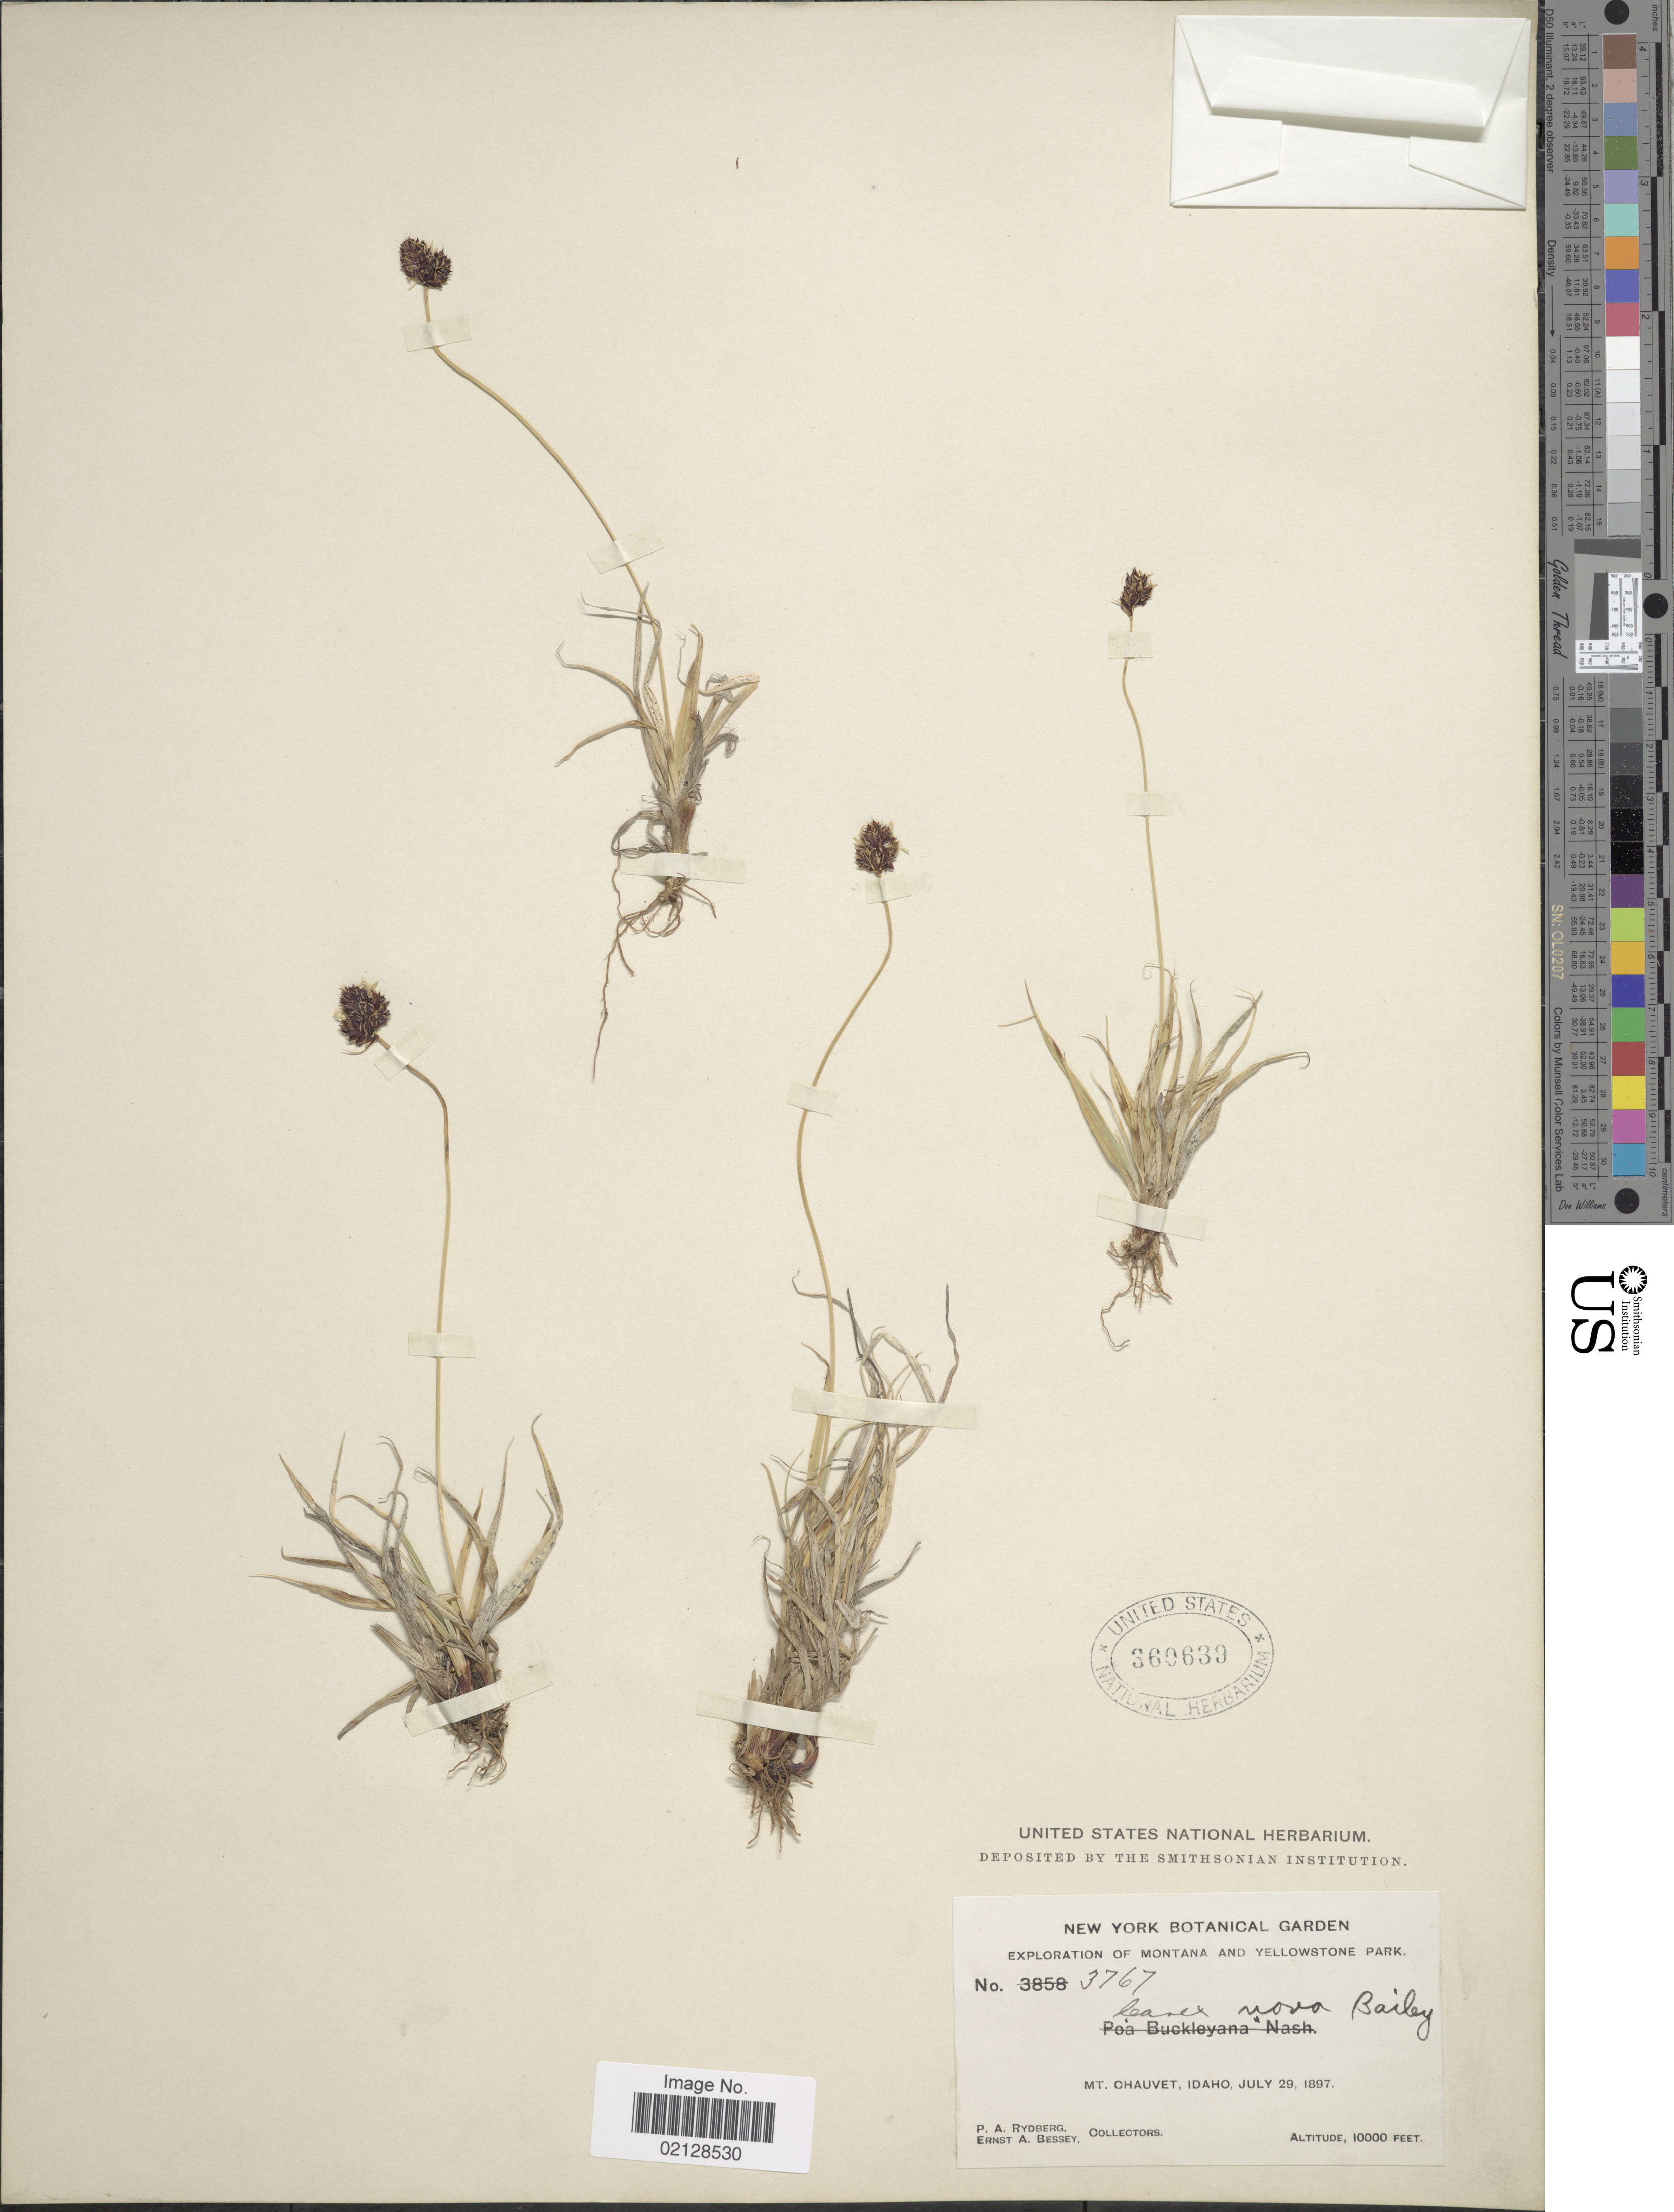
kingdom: Plantae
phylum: Tracheophyta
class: Liliopsida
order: Poales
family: Cyperaceae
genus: Carex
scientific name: Carex pelocarpa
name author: F.J. Herm.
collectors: P. A. Rydberg & E. A. Bessey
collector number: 3767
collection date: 1897-07-29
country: United States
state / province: Idaho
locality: Montana and Yellowstone Park, Mt. Chauvet, Idaho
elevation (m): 3048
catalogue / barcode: US 360639